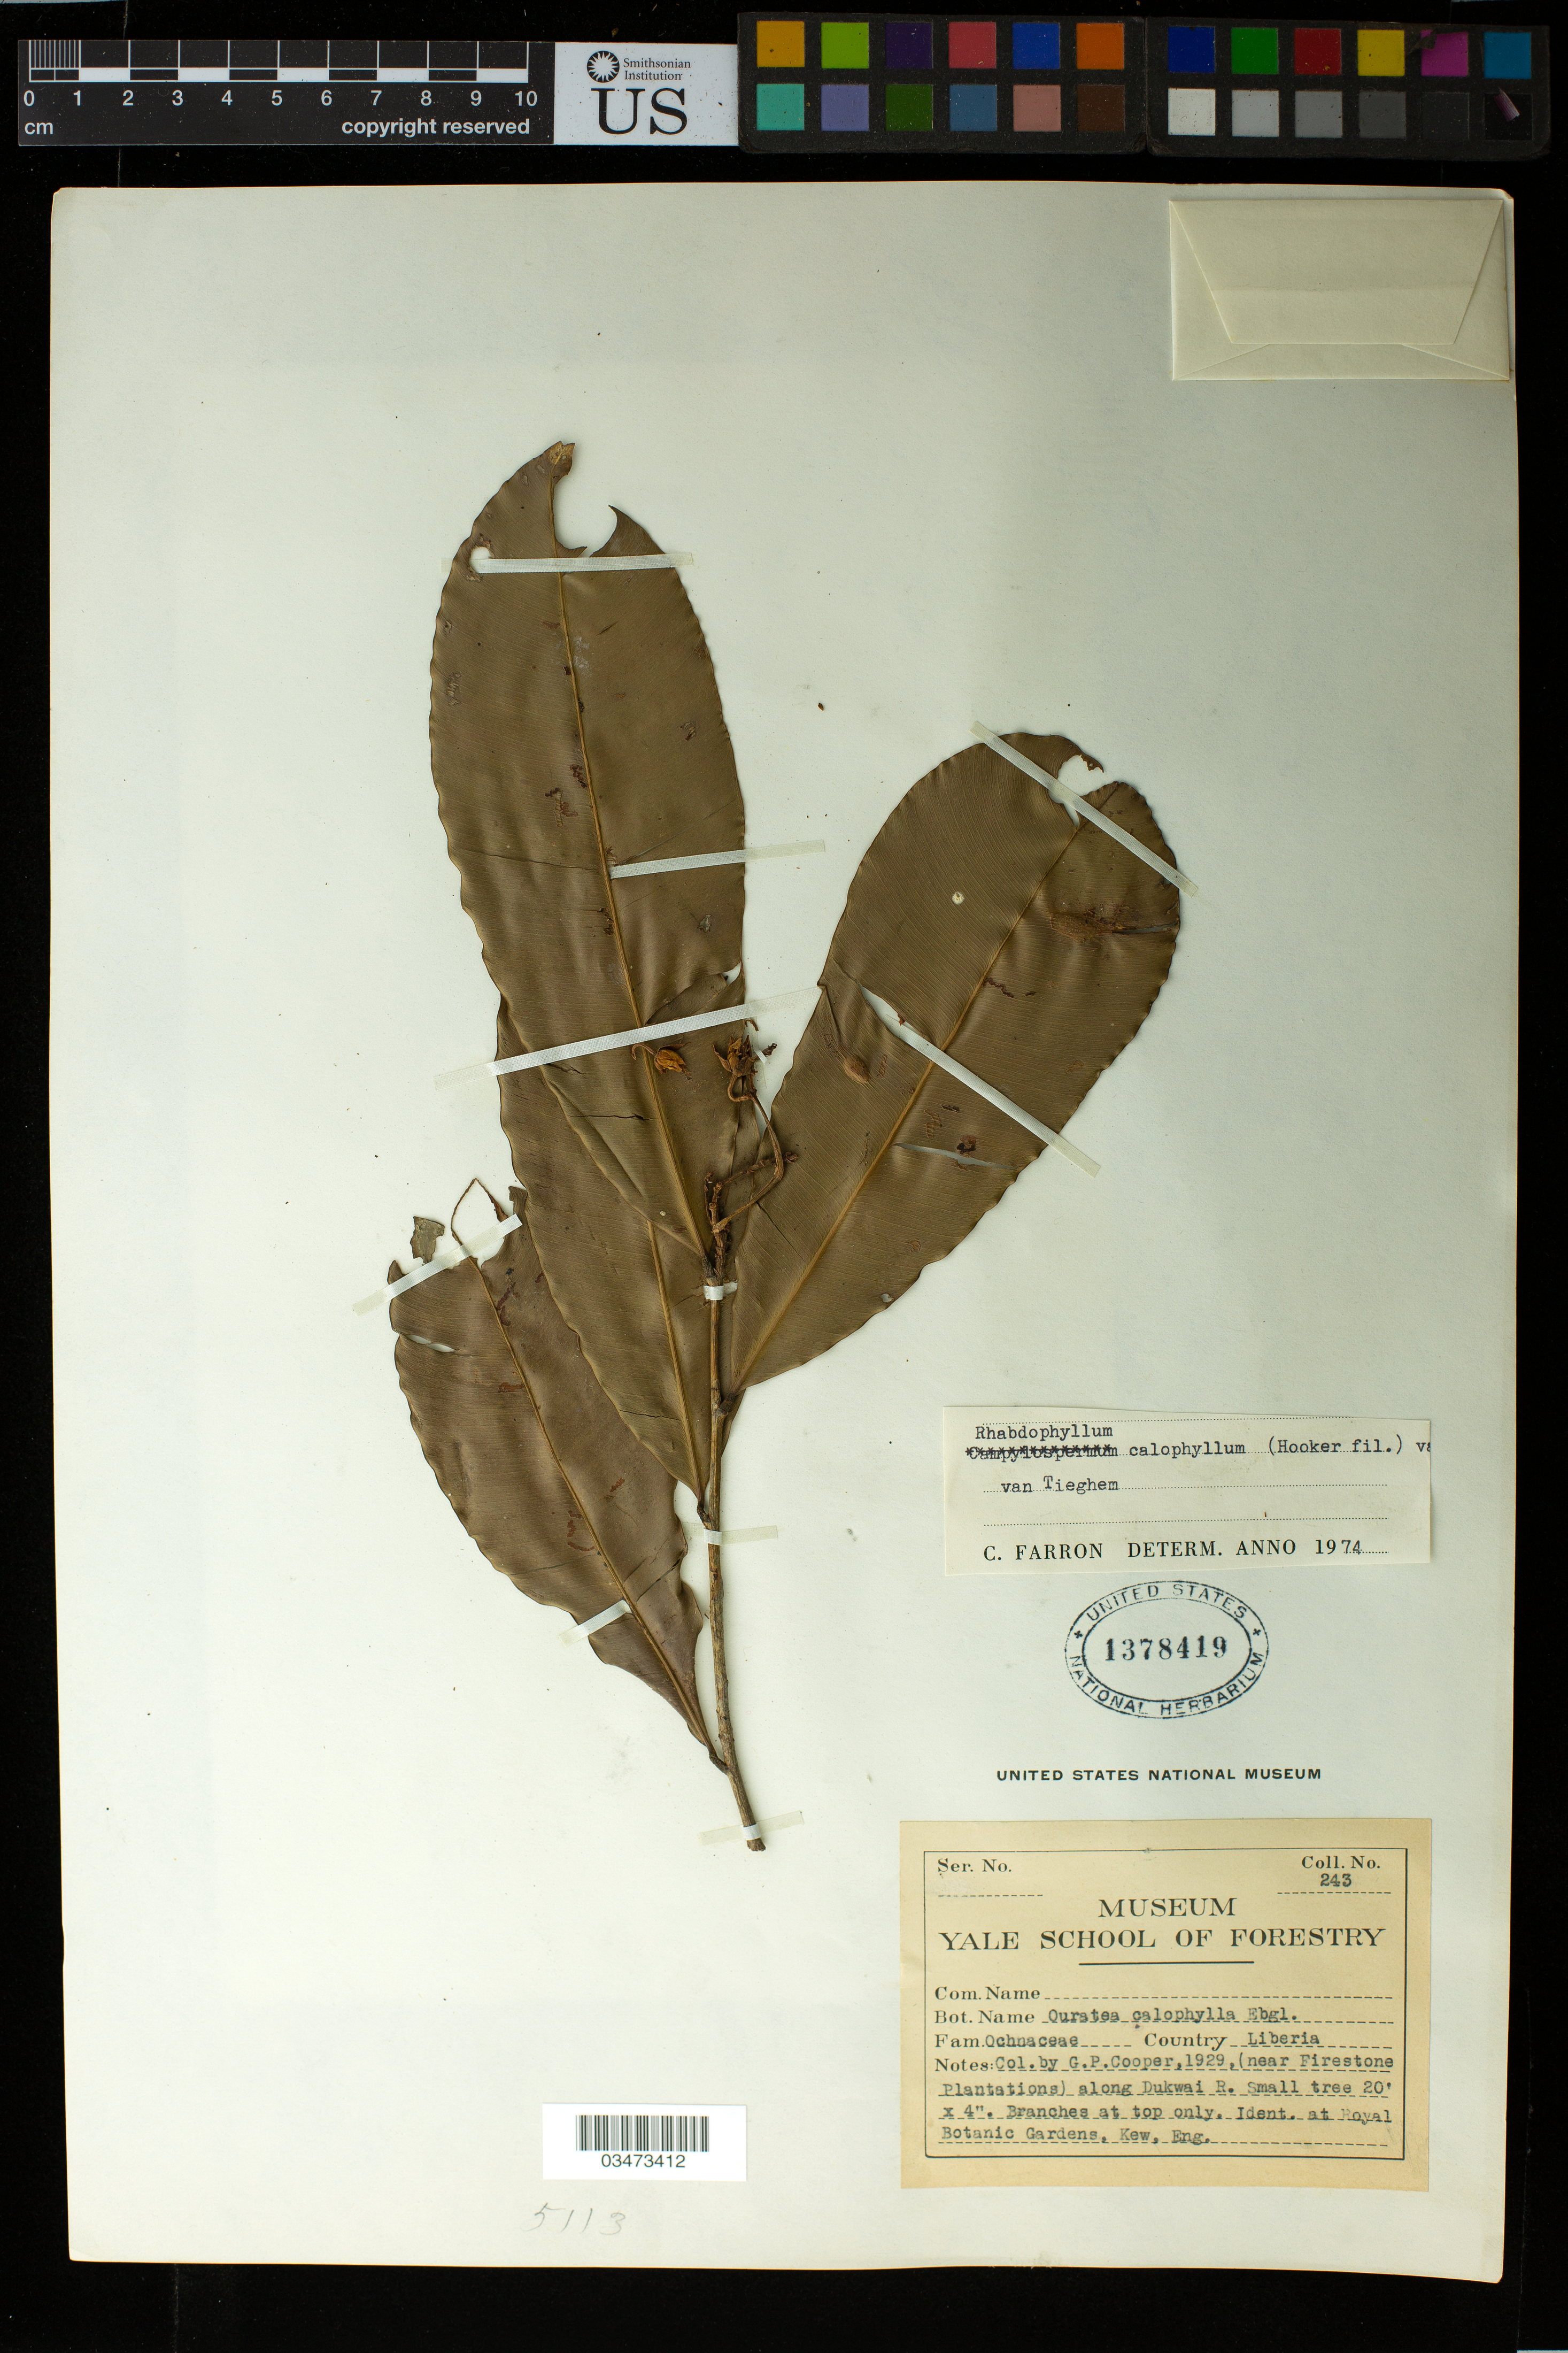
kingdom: Plantae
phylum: Tracheophyta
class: Magnoliopsida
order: Malpighiales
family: Ochnaceae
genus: Rhabdophyllum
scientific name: Rhabdophyllum calophyllum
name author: (Hook. f.) Tiegh.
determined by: Farron, Claude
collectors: G. Cooper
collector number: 243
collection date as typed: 1929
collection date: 1929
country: Liberia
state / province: Margibi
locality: Near Firestone Plantations along Dukwai River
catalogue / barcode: US 1378419